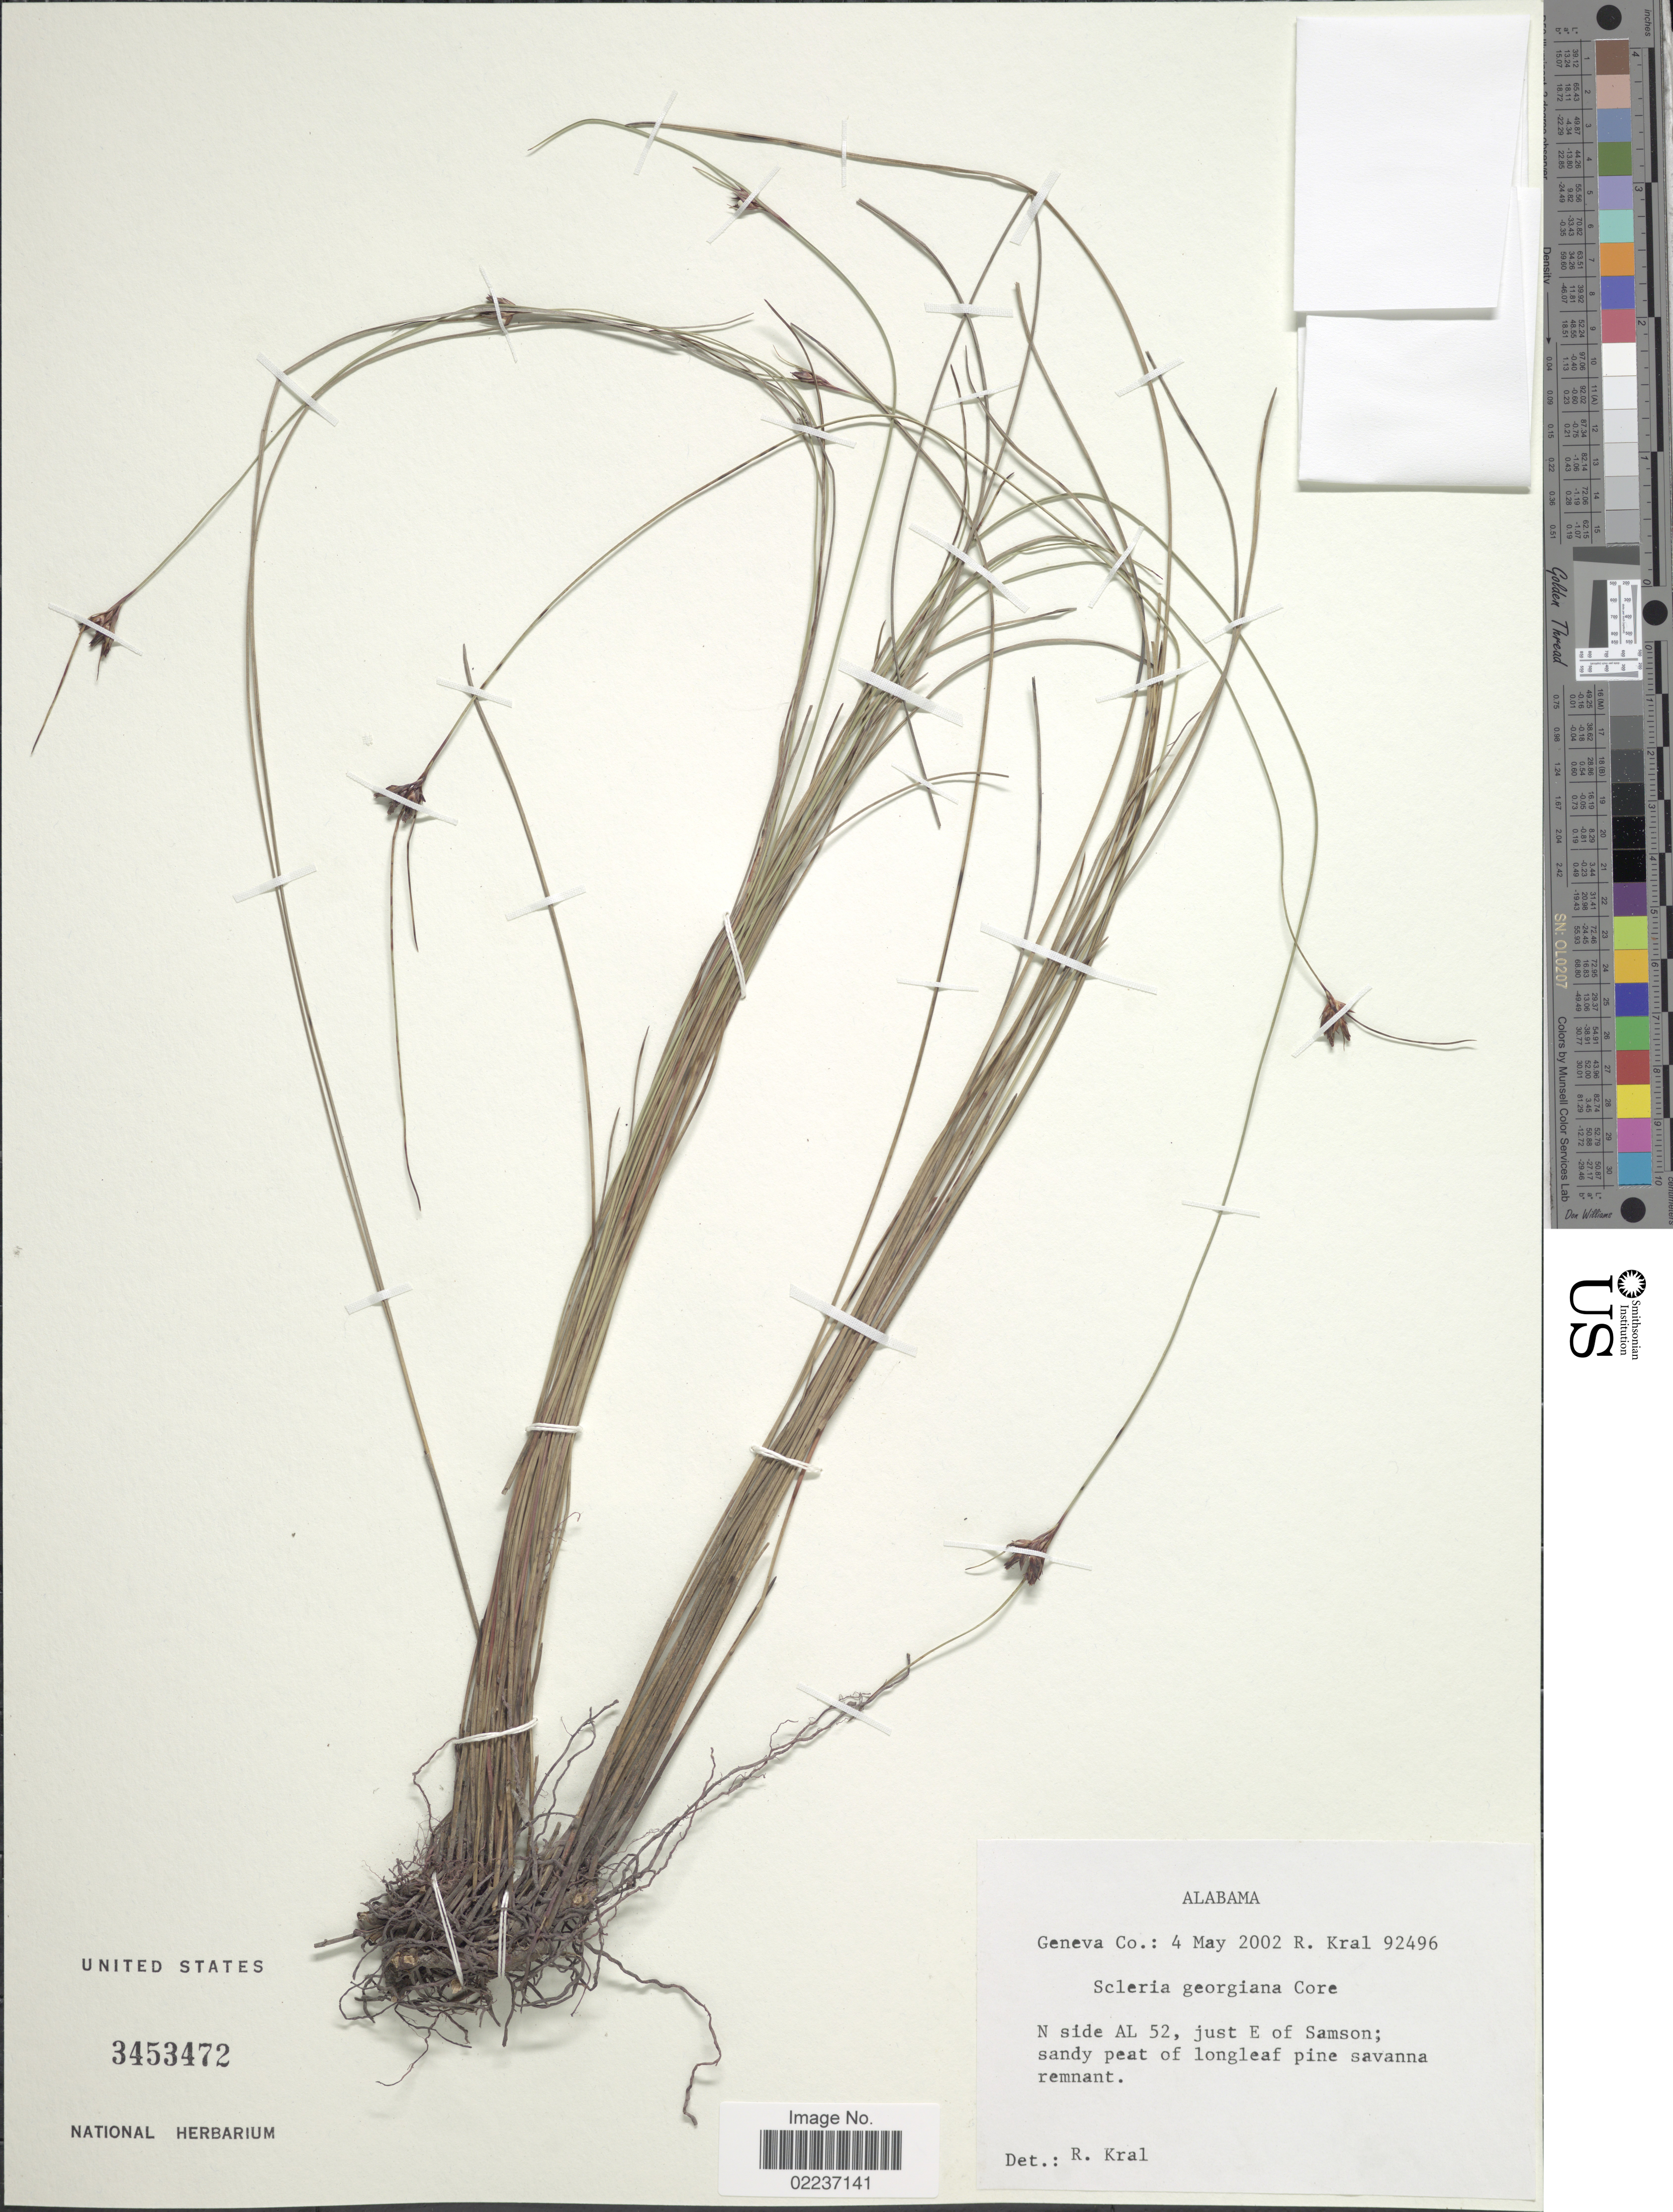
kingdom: Plantae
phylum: Tracheophyta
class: Liliopsida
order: Poales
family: Cyperaceae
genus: Scleria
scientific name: Scleria georgiana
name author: Core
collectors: R. Kral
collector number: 92496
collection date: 2002-05-04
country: United States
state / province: Alabama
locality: N side of AL 52, just E of Samson; sandy peat of longleaf pine savanna remnant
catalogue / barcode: US 3453472